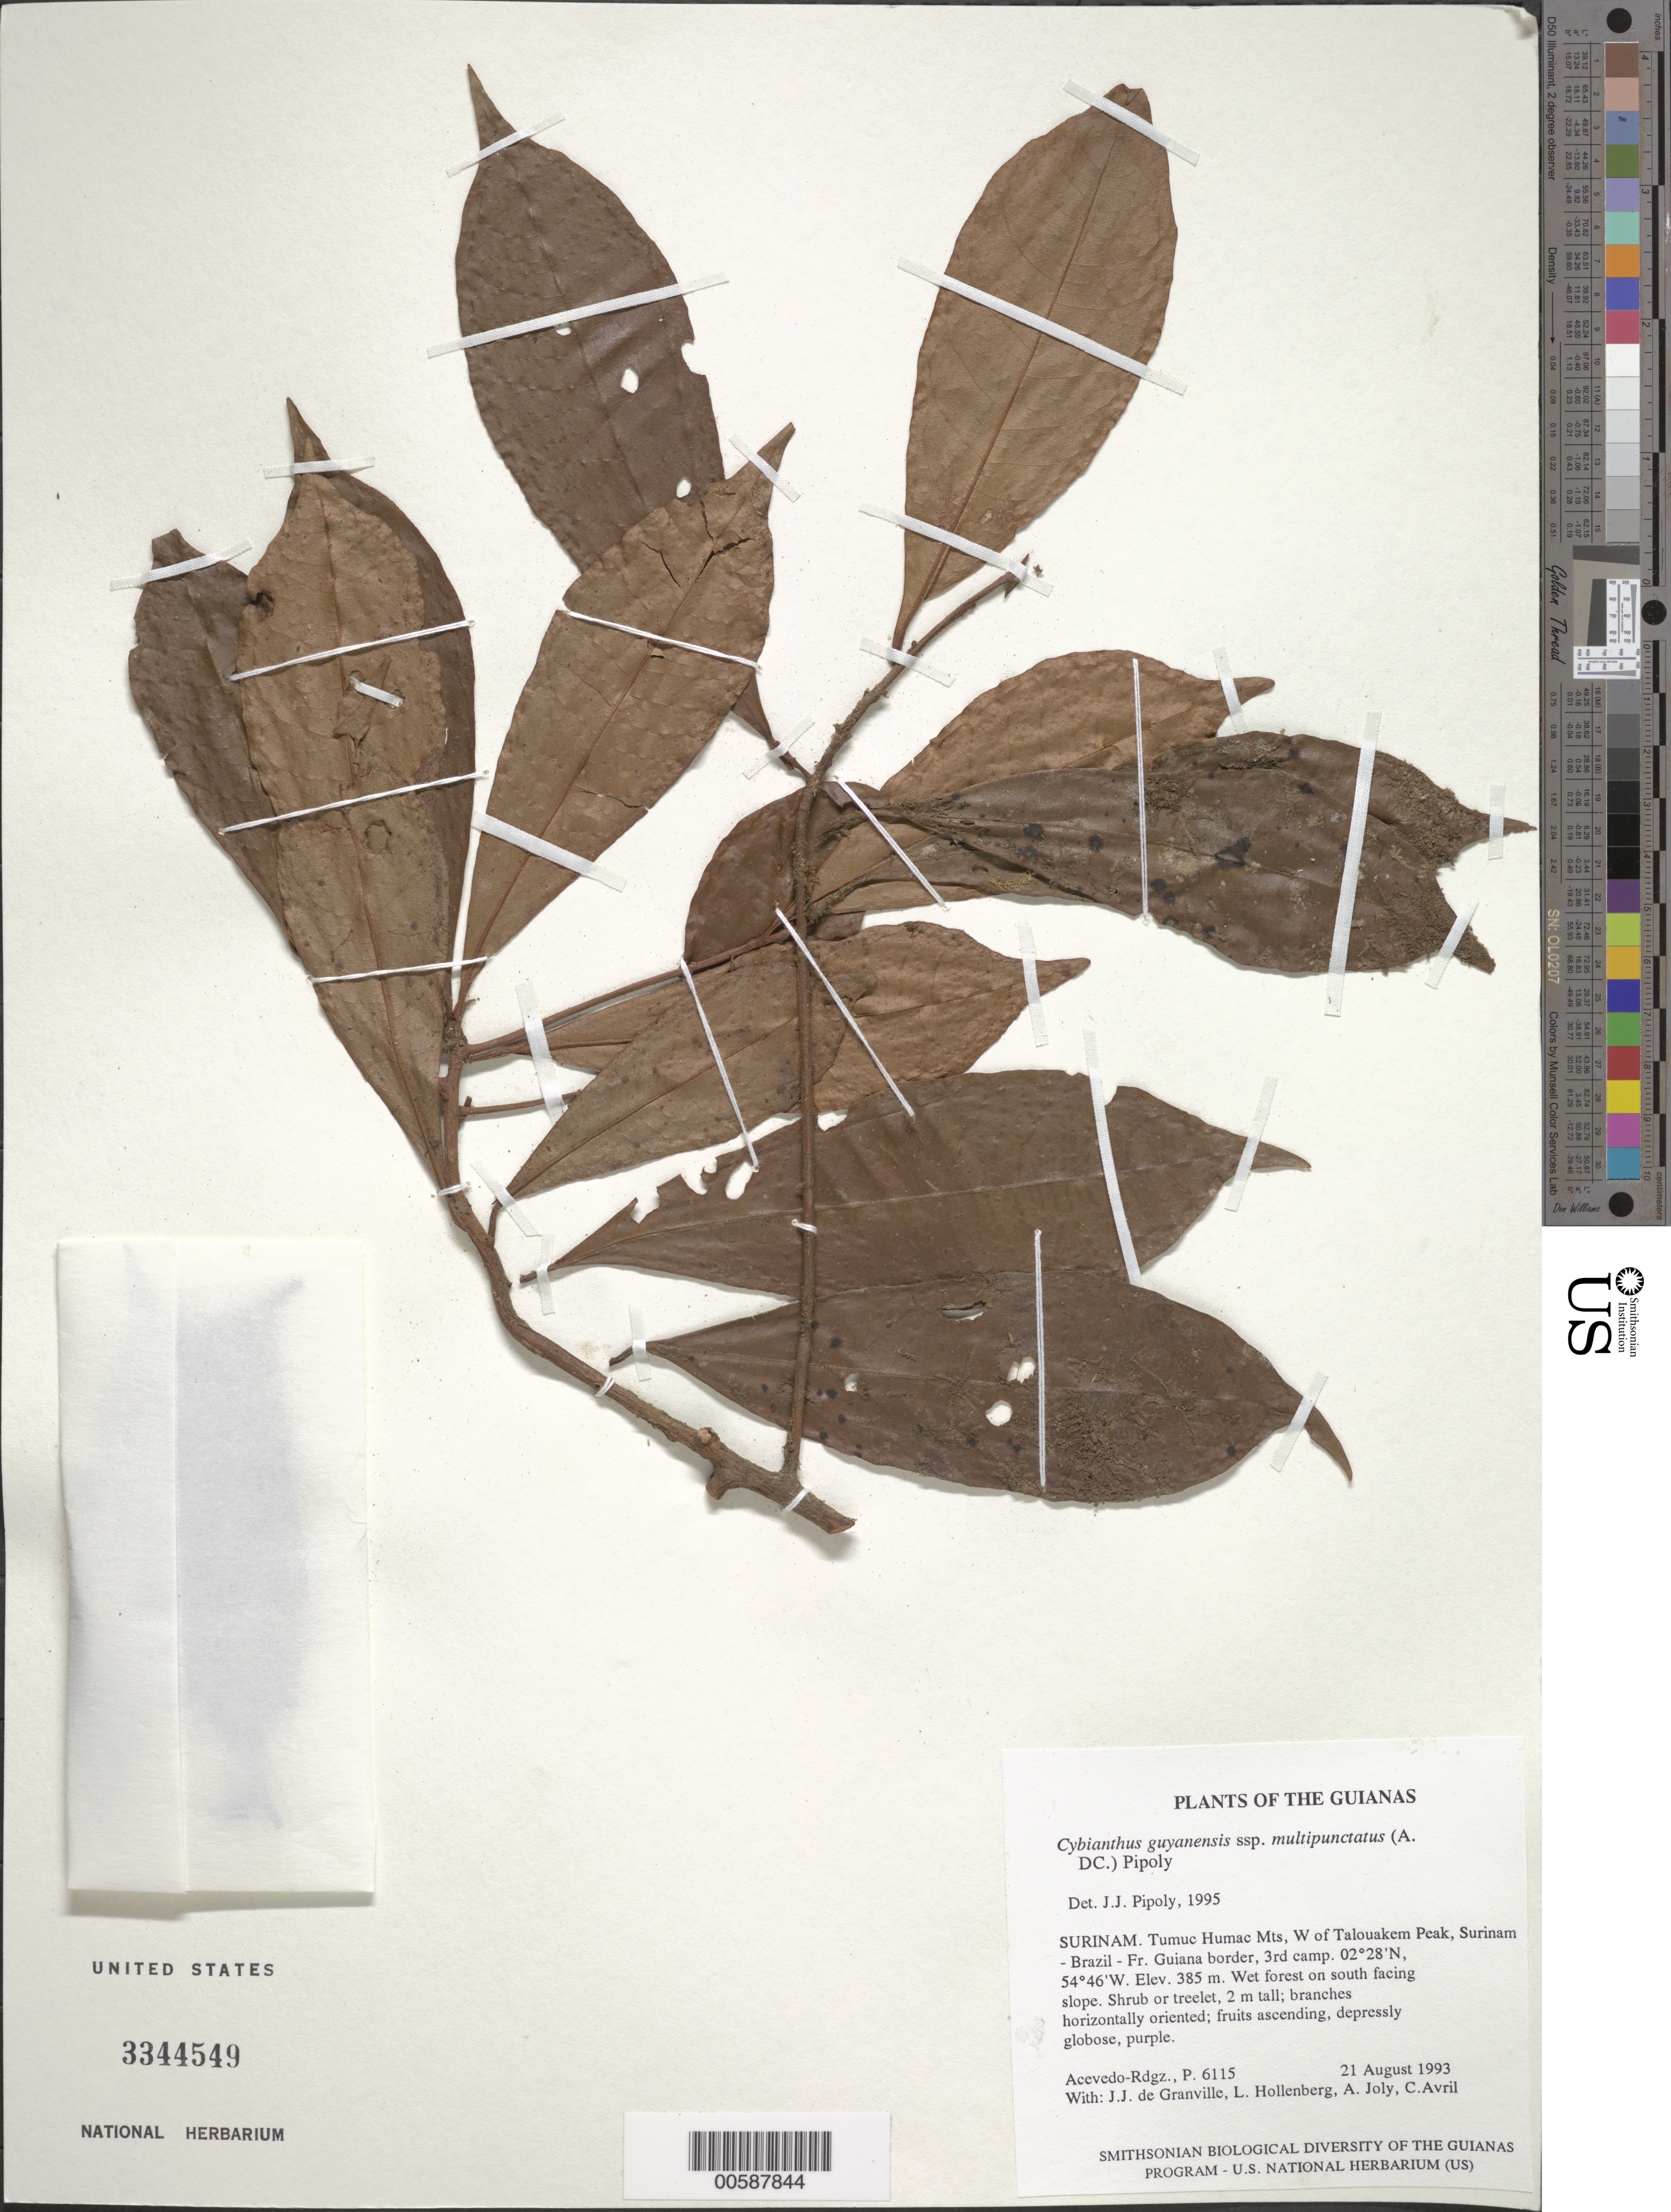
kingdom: Plantae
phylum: Tracheophyta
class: Magnoliopsida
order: Ericales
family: Primulaceae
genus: Cybianthus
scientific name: Cybianthus guyanensis subsp. multipunctatus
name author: (A. DC.) Pipoly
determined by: Pipoly, J. J., III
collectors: P. Acevedo-Rodr.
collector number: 6115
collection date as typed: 21 Aug 1993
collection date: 1993-08-21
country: Suriname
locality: Tumuc Humac Mts, W of Talouakem Peak, Surinam - Brazil - Fr. Guiana border, 3rd camp.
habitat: Wet forest on south facing slope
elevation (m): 385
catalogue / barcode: US 3344549